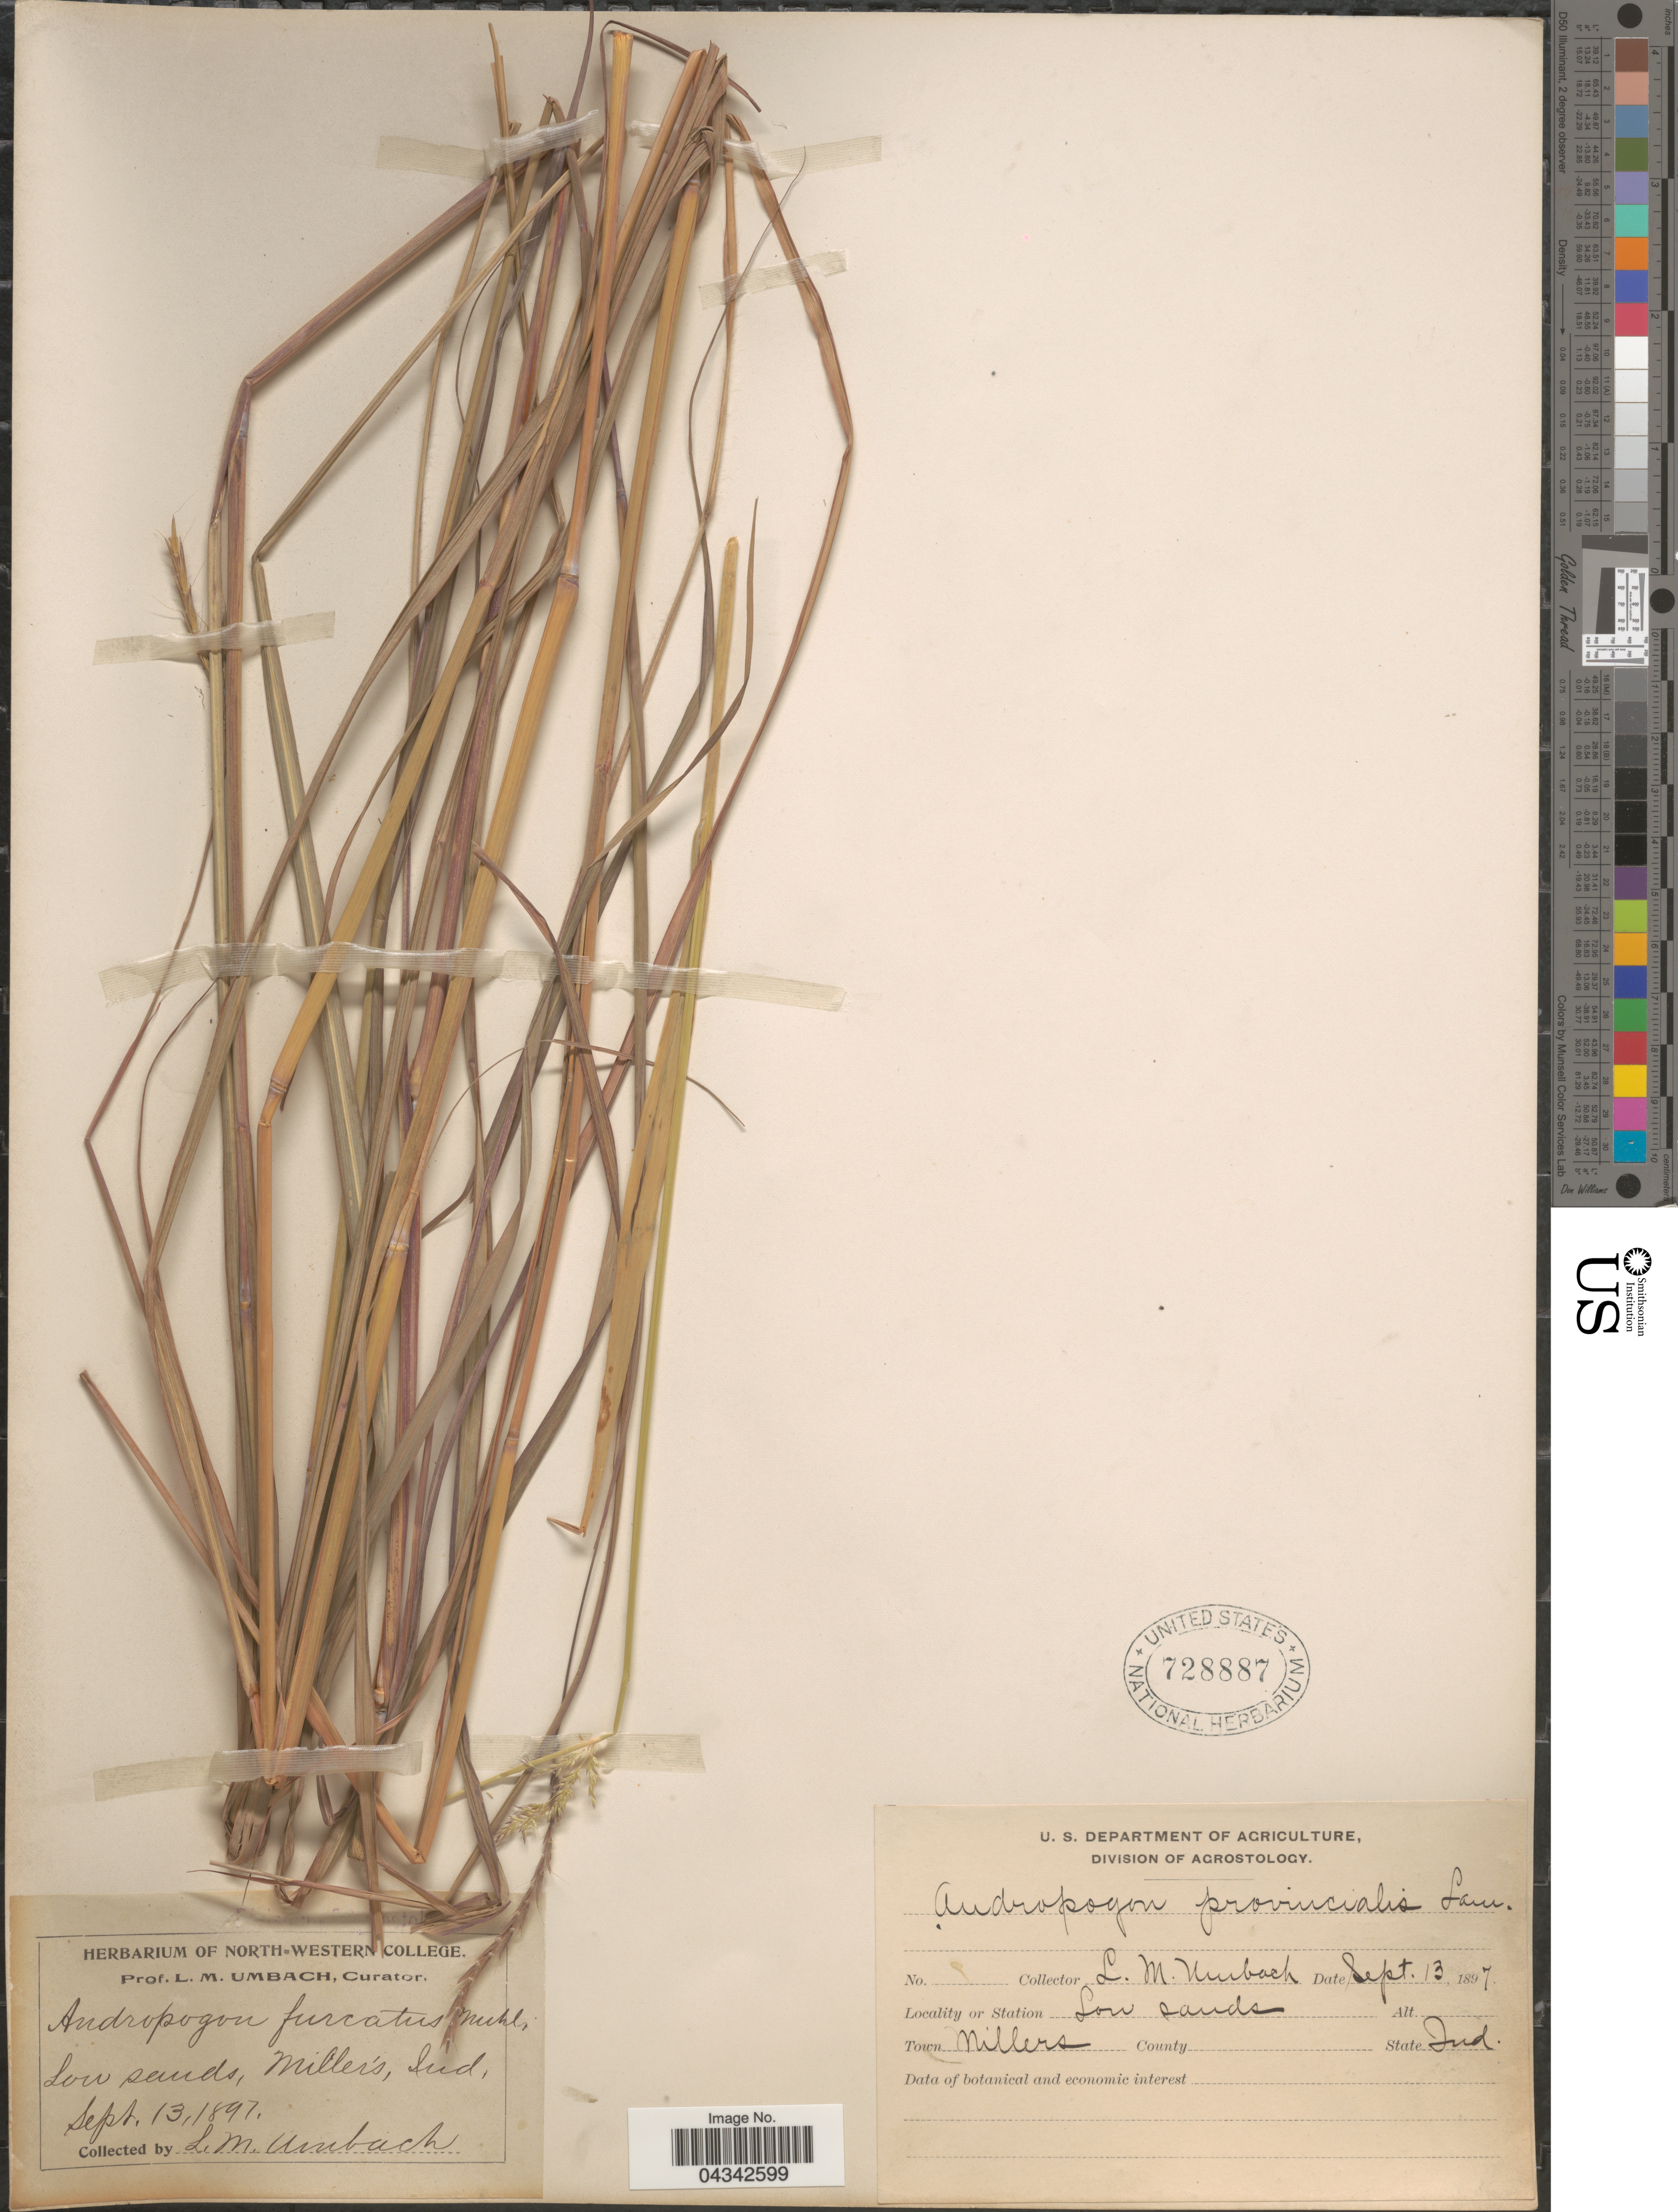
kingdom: Plantae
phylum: Tracheophyta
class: Liliopsida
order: Poales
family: Poaceae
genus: Andropogon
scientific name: Andropogon gerardii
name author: Vitman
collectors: L. M. Umbach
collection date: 1897-09-13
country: United States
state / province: Indiana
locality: Low sands, Miller's. Town Millers.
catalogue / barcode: US 728887